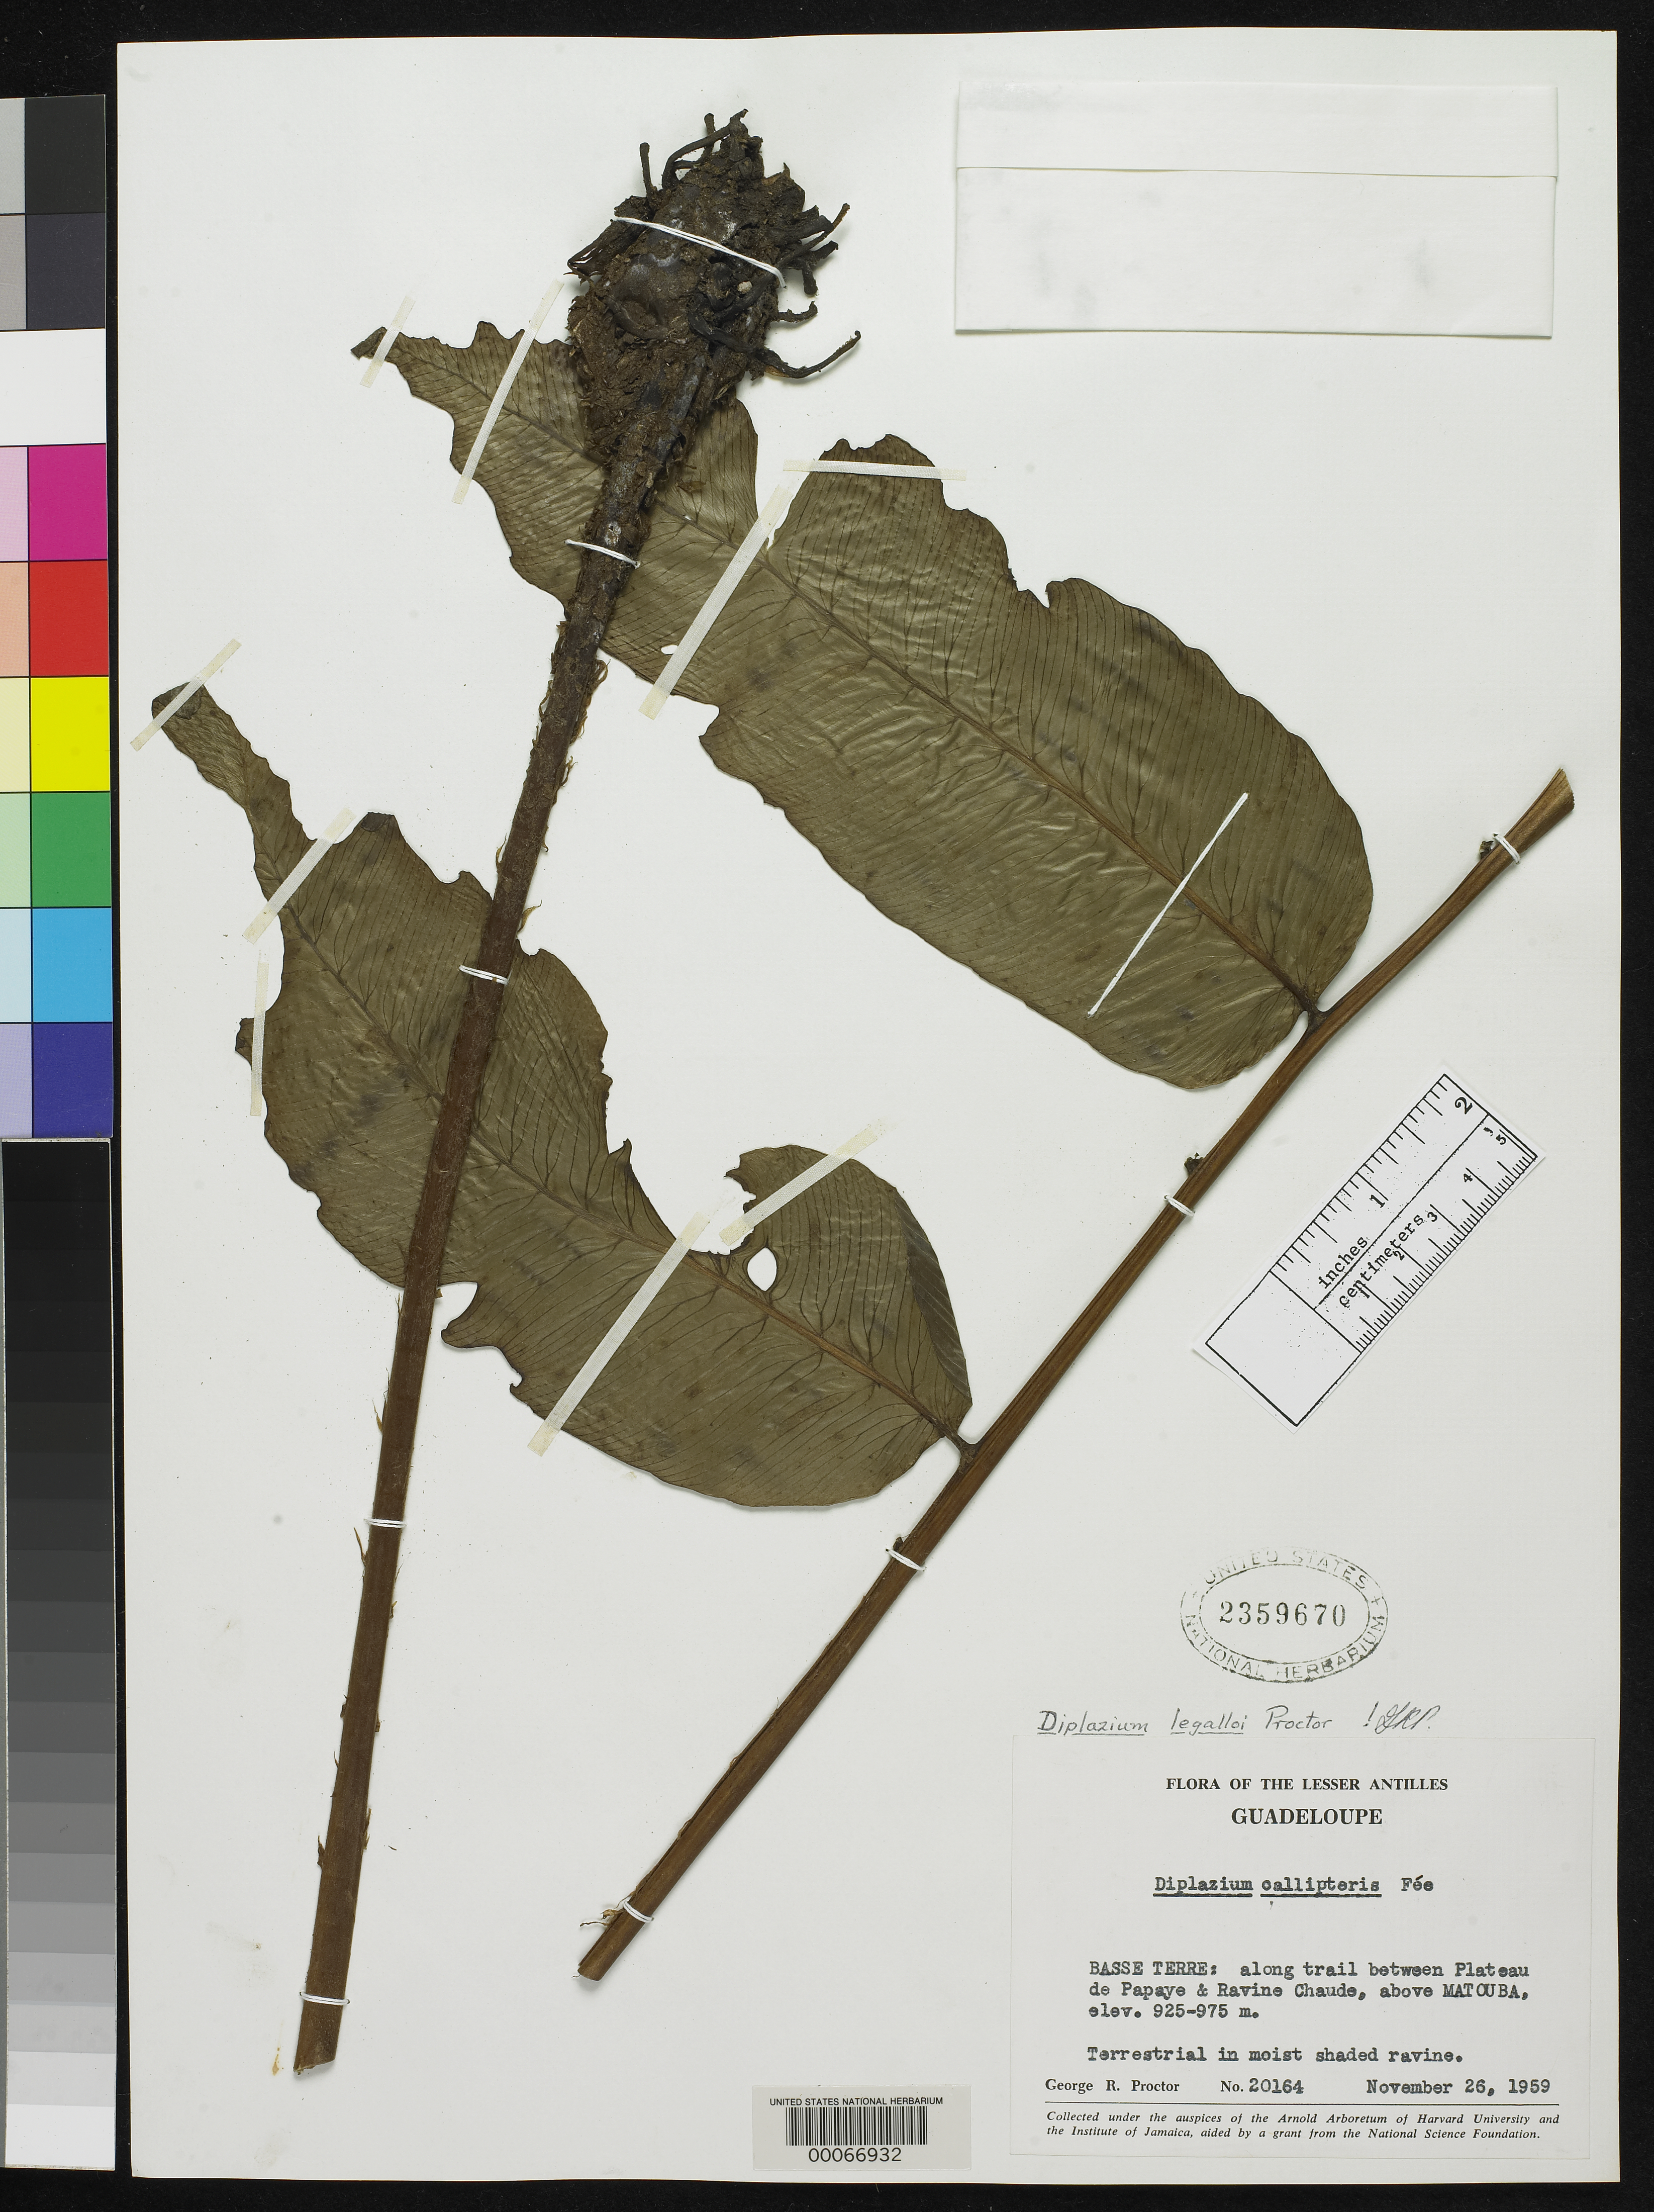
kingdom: Plantae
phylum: Tracheophyta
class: Polypodiopsida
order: Polypodiales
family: Athyriaceae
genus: Diplazium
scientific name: Diplazium legalloi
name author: Proctor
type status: Isotype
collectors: G. R. Proctor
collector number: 20164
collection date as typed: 26 Nov 1959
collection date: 1959-11-26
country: Guadeloupe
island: Basse Terre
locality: Along trail between plateau de Papaye and ravine Chaude, above Matoiba.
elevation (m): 925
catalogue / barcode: US 2359670